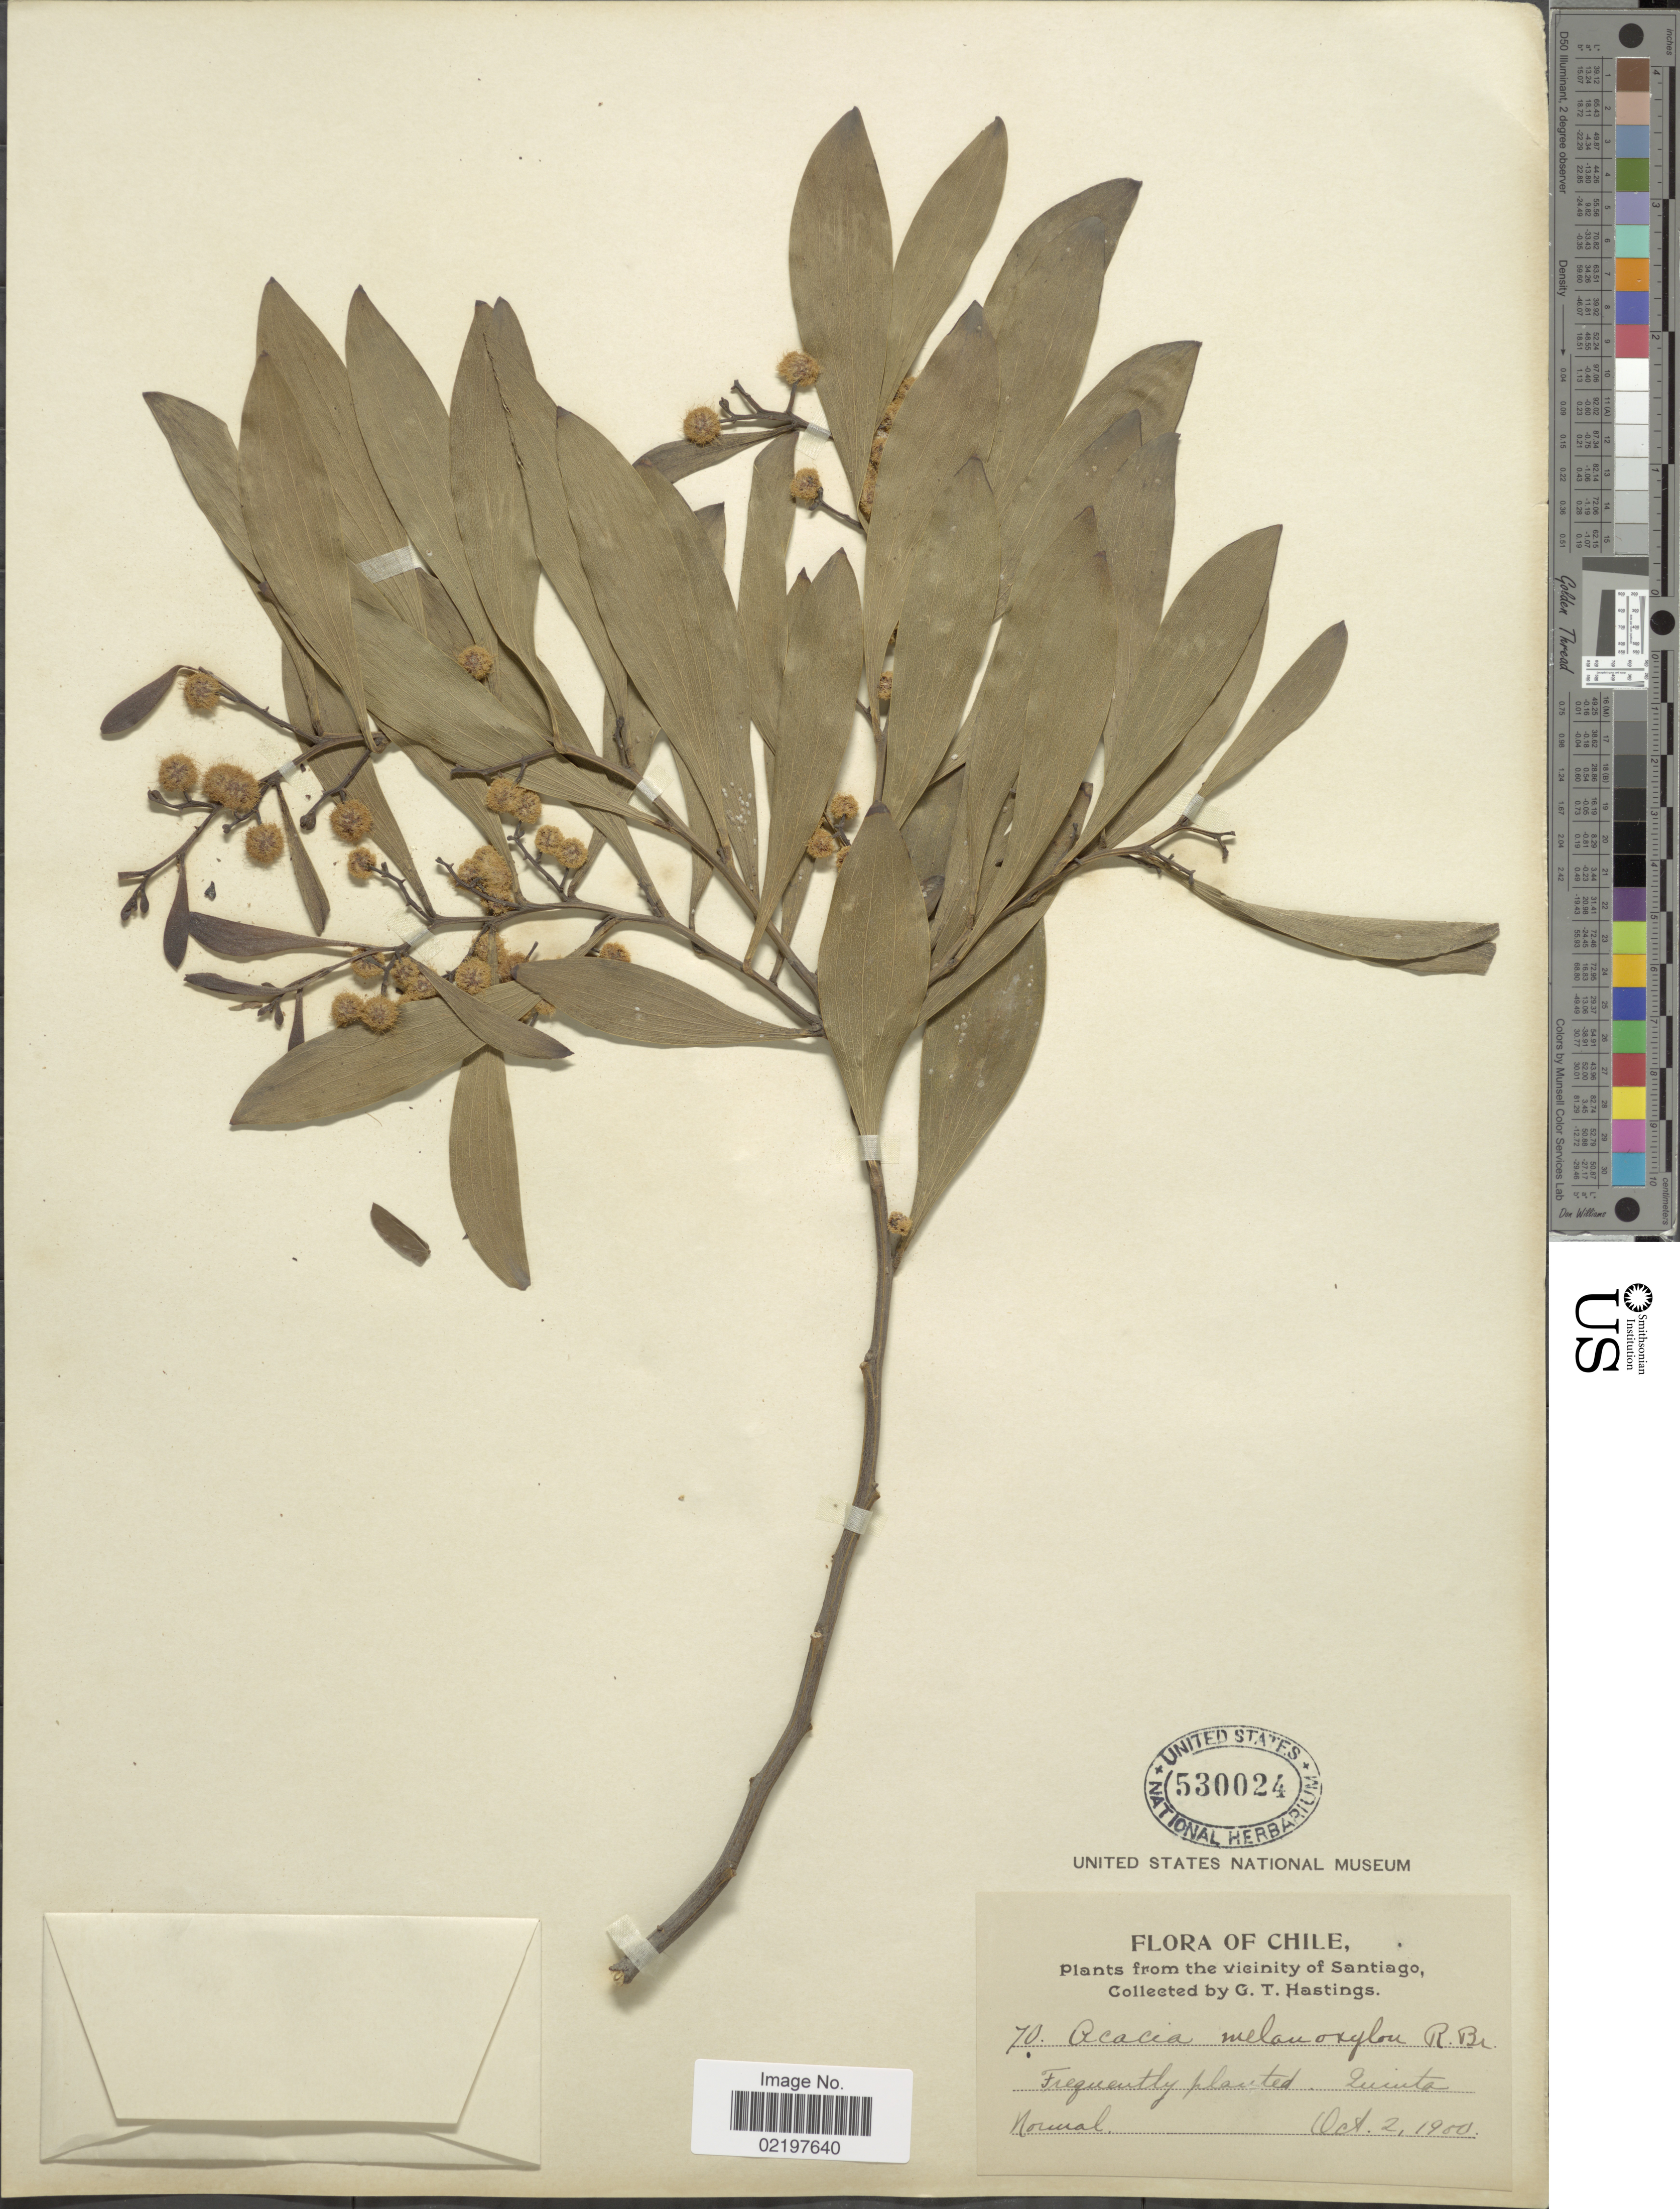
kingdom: Plantae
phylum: Tracheophyta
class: Magnoliopsida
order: Fabales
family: Fabaceae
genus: Acacia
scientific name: Acacia melanoxylon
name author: R. Br.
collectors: G. Hastings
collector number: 70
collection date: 1900-10-02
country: Chile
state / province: Región Metropolitana (RM)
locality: From the vicinity of Santiago, Zuinta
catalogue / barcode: US 530024